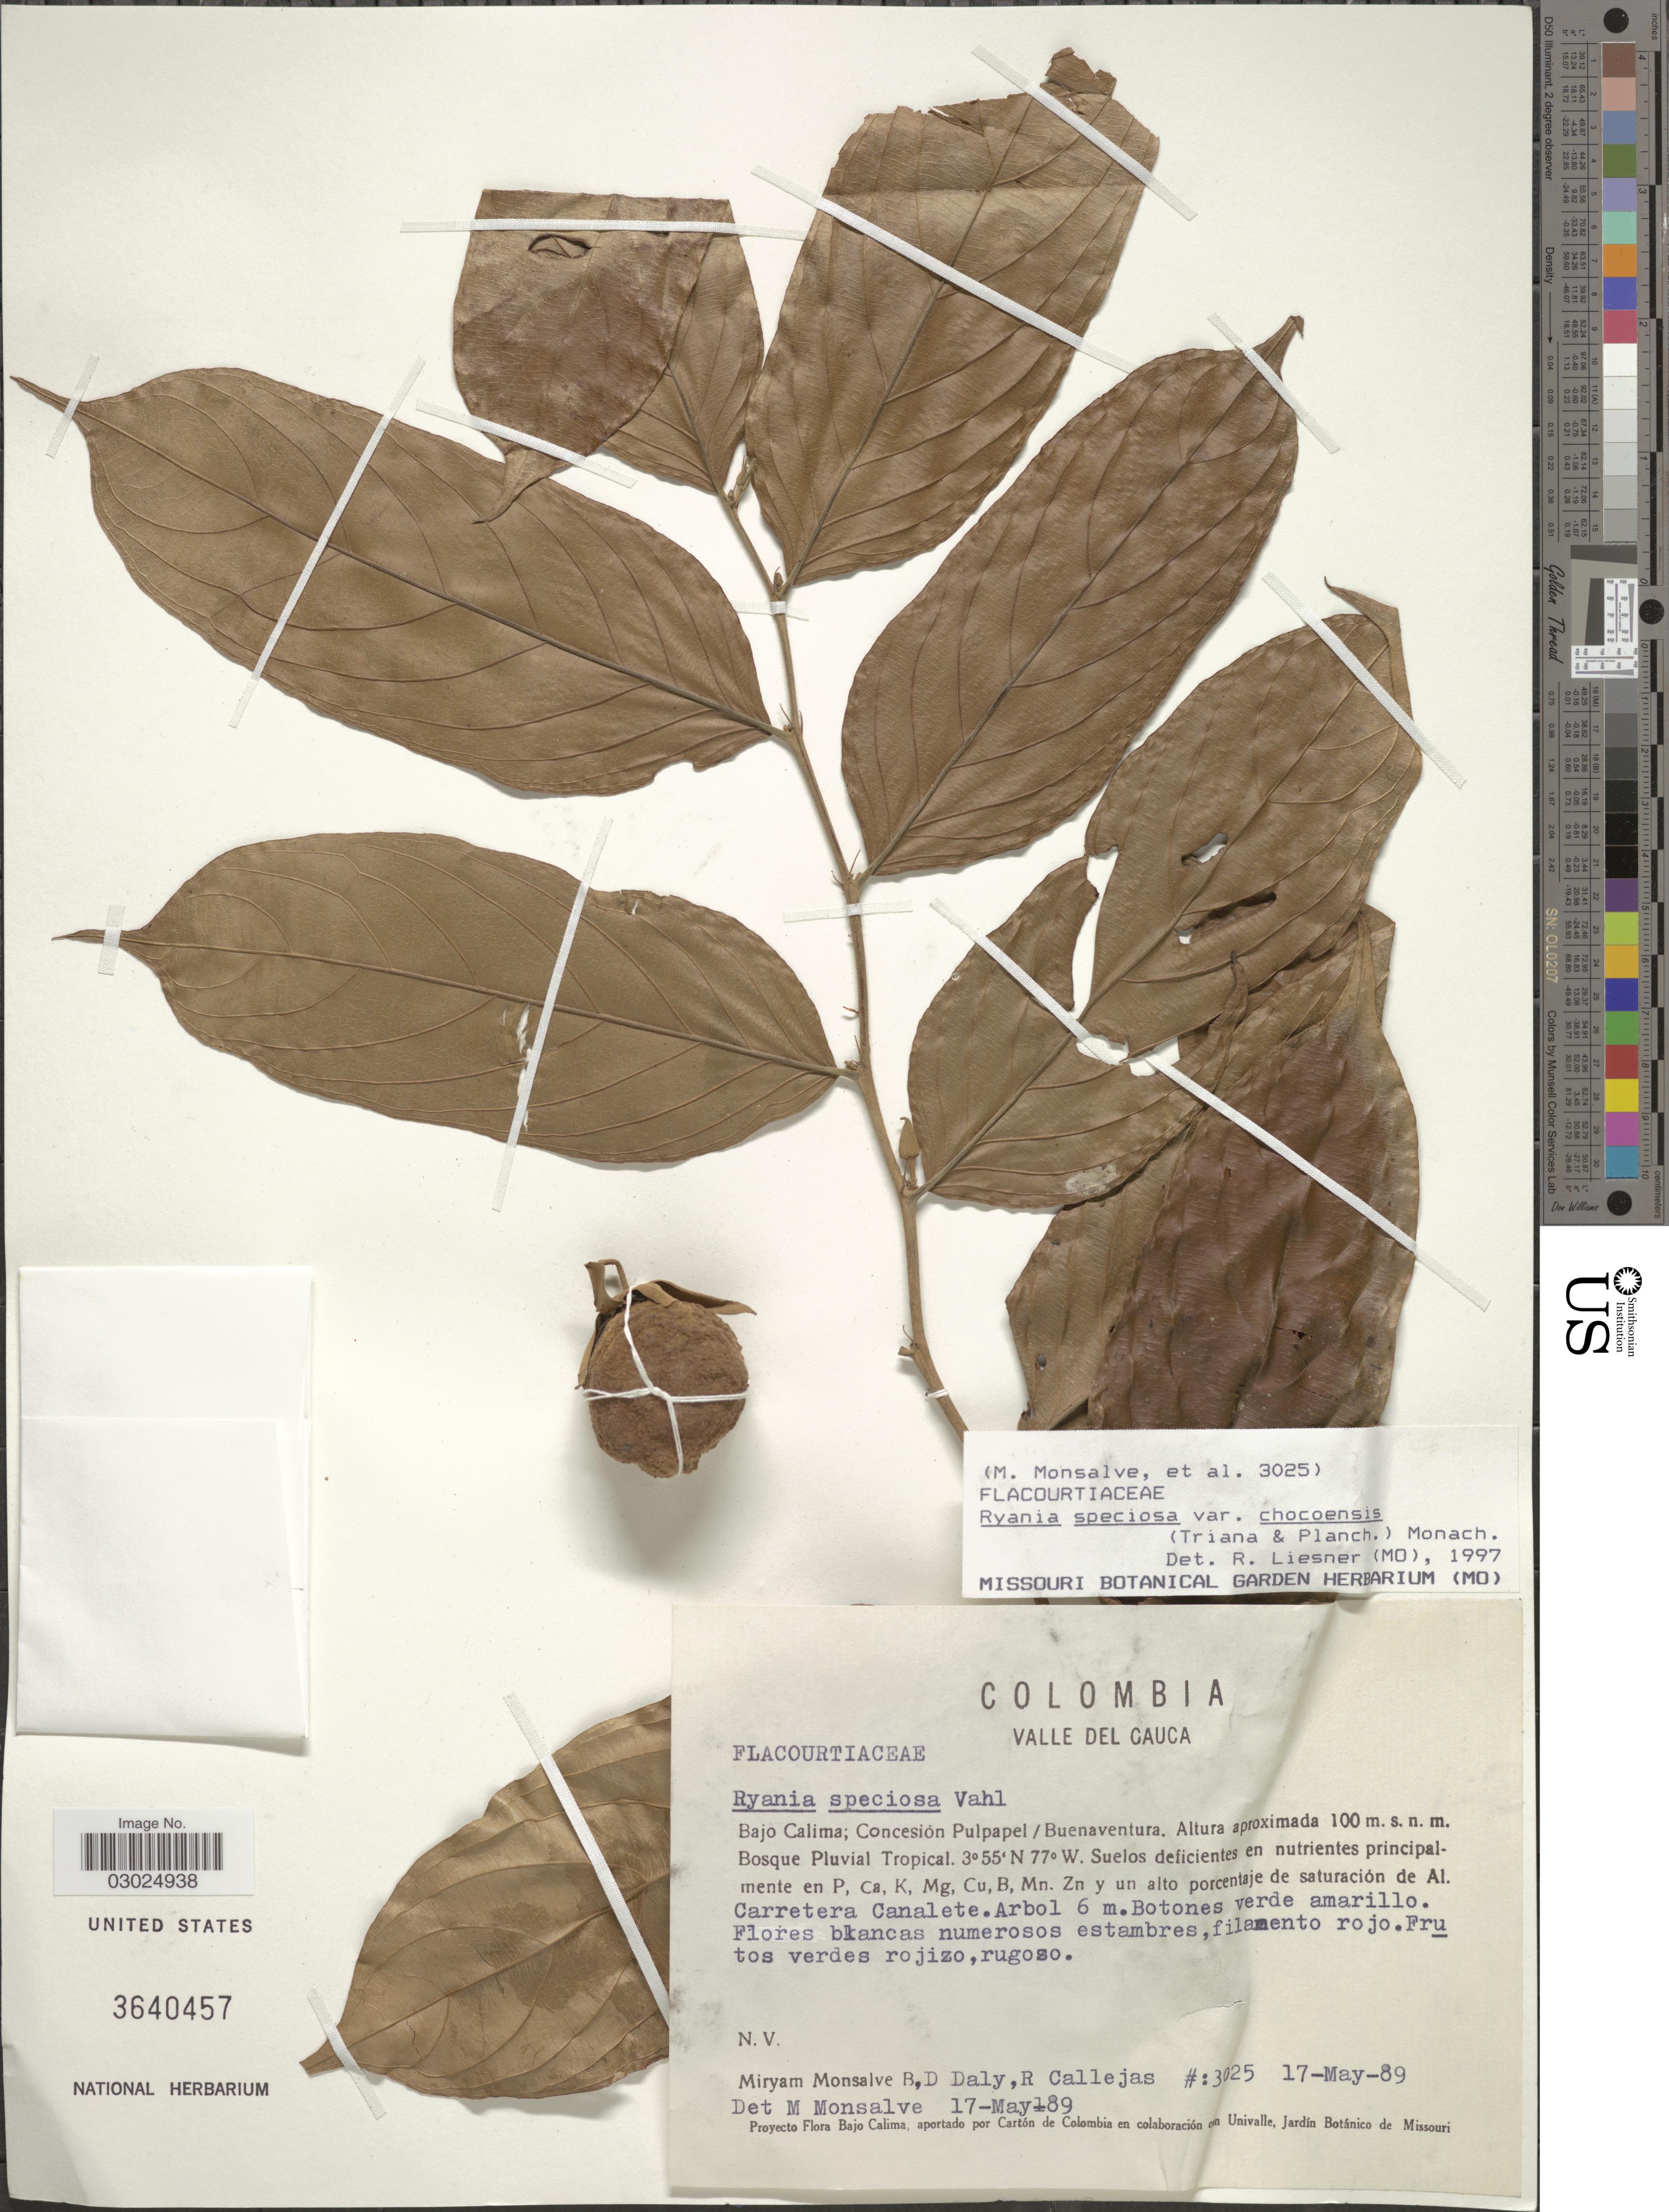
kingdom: Plantae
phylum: Tracheophyta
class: Magnoliopsida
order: Malpighiales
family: Salicaceae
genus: Ryania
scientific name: Ryania speciosa var. chocoensis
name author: (Triana & Planch.) Monach.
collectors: M. Monsalve, D. C. Daly & R. Callejas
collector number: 3025*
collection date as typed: Transcribed d/m/y: 17/5/89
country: Colombia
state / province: Valle del Cauca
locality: Bajo Calima; Concesión Pulpapel/ Buenaventura.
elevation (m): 100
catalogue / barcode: US 3640457